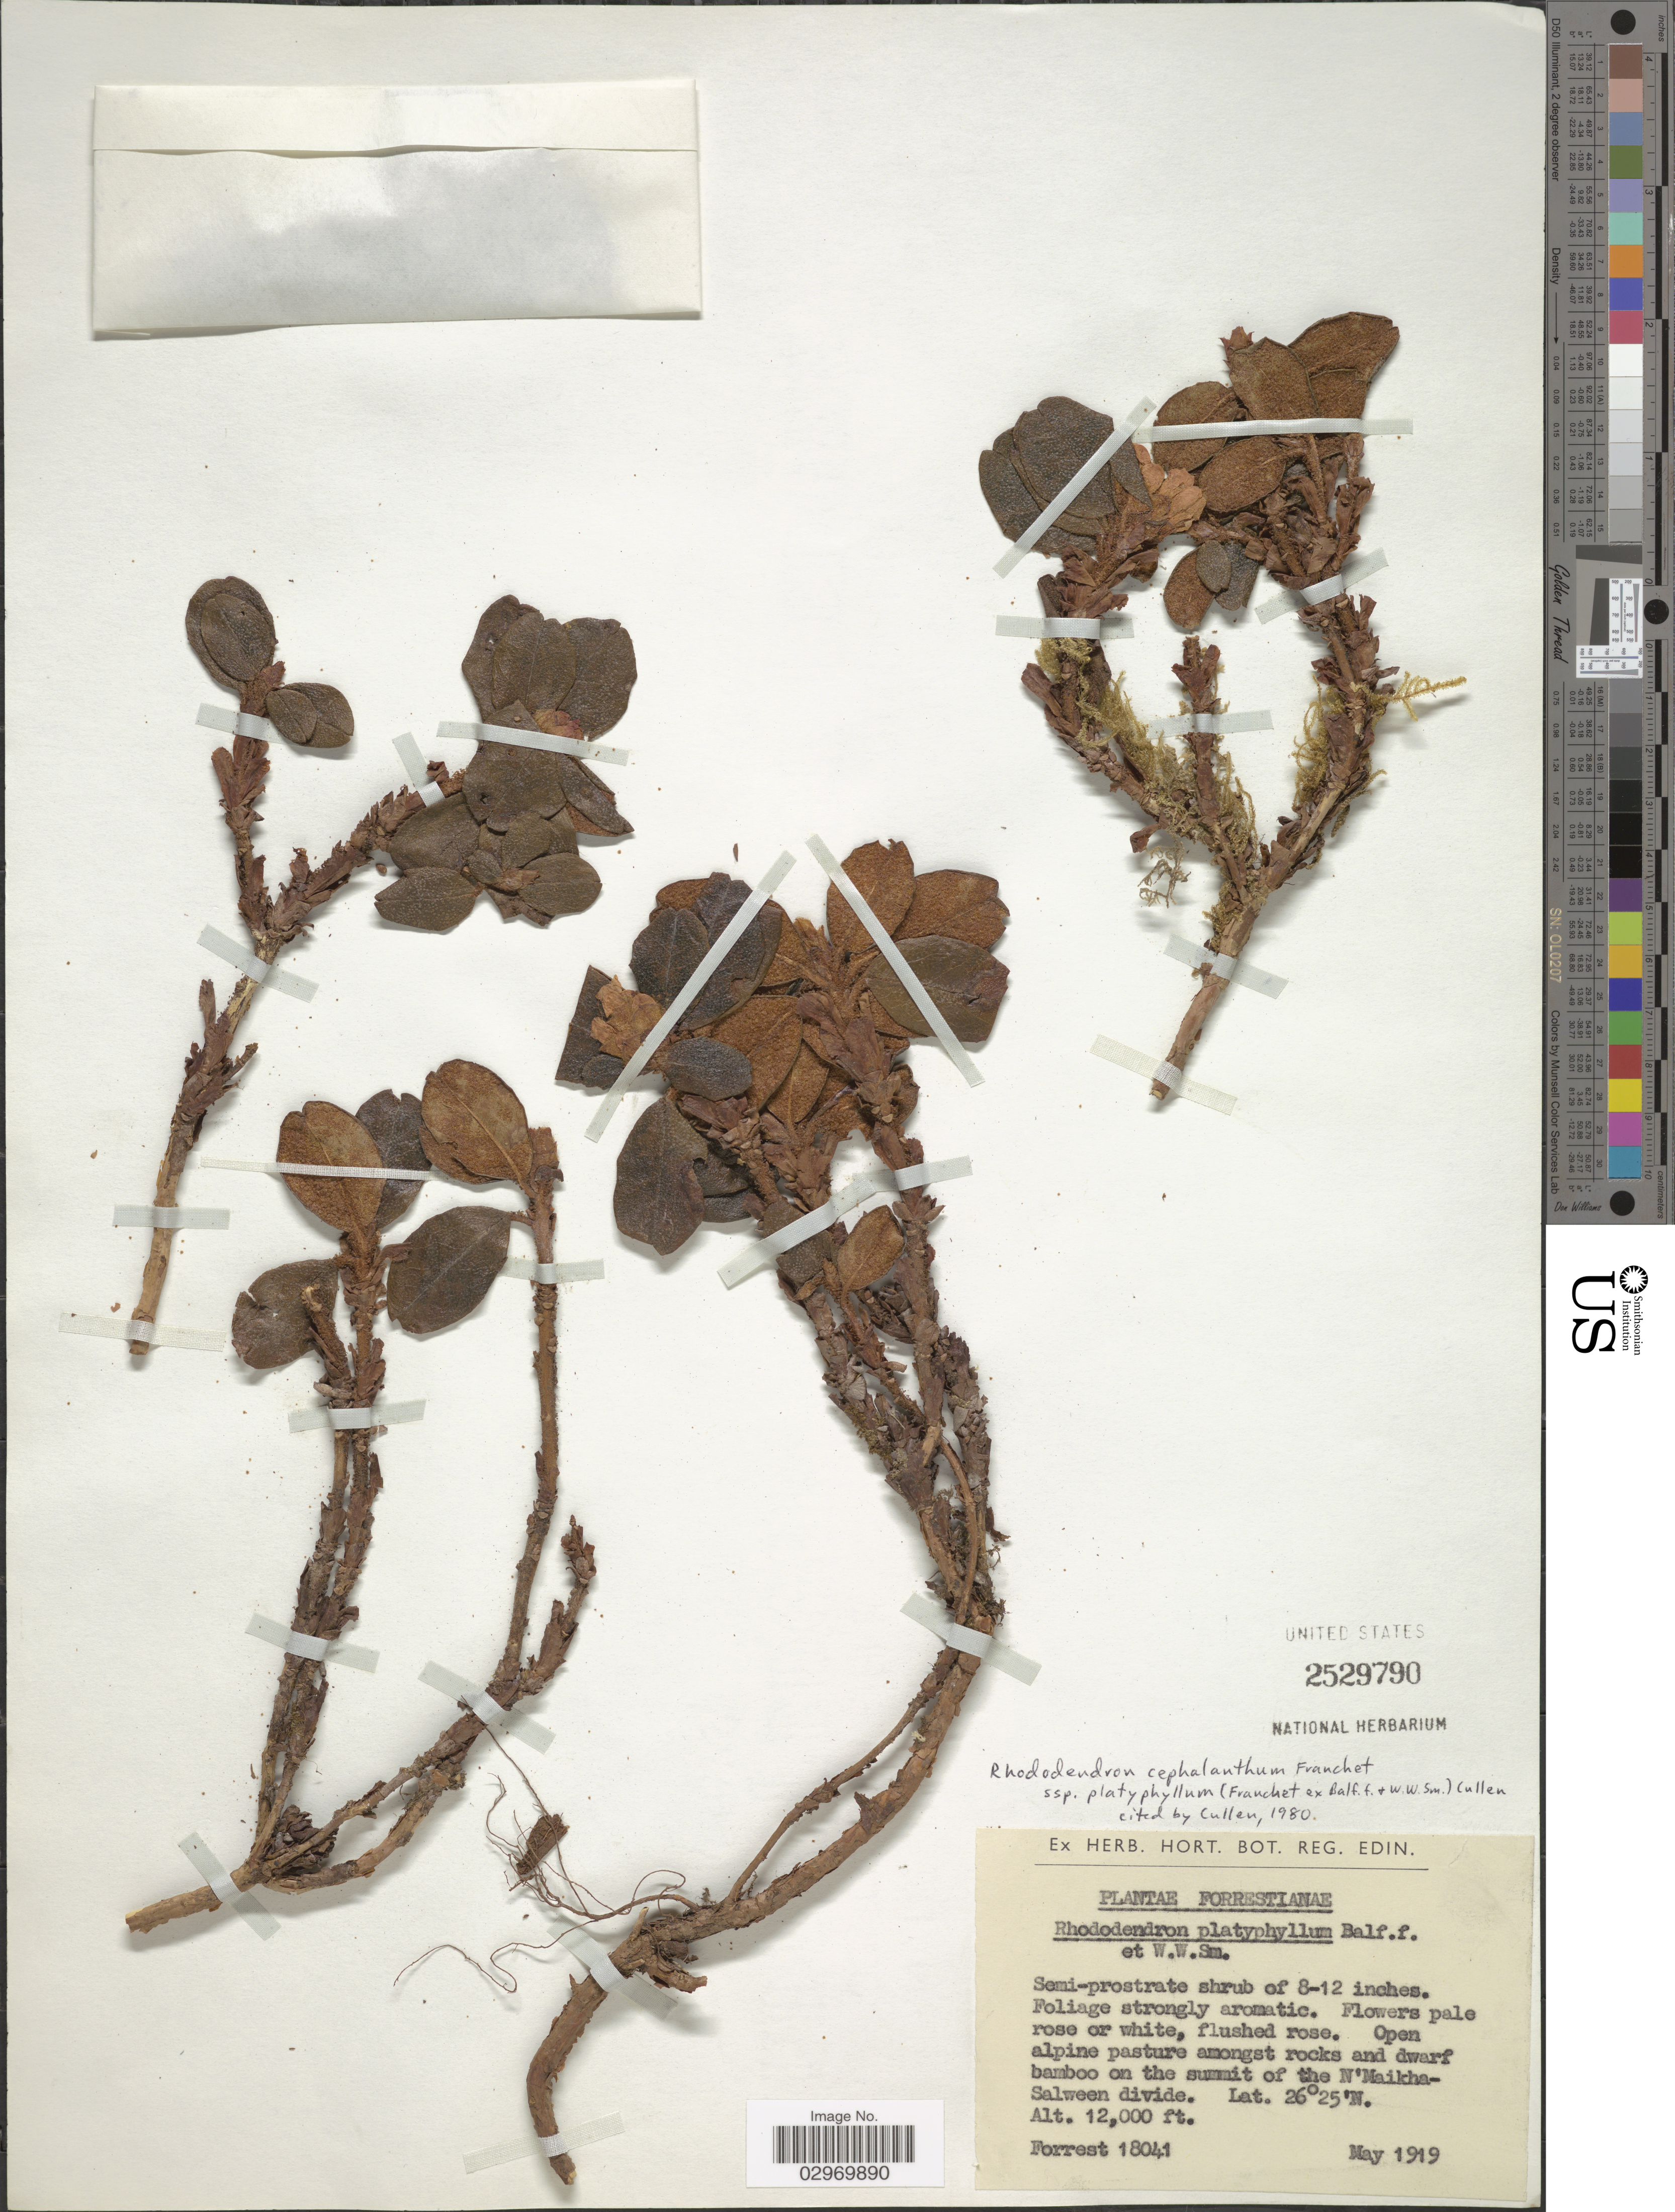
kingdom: Plantae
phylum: Tracheophyta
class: Magnoliopsida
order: Ericales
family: Ericaceae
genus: Rhododendron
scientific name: Rhododendron cephalanthum subsp. platyphyllum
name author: (Balf. f. & W.W. Sm.) Cullen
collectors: -. Forrest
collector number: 18041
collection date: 1919-05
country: Myanmar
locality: On the summit of the N'Maikha-Salween divide.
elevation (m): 3658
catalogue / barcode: US 2529790